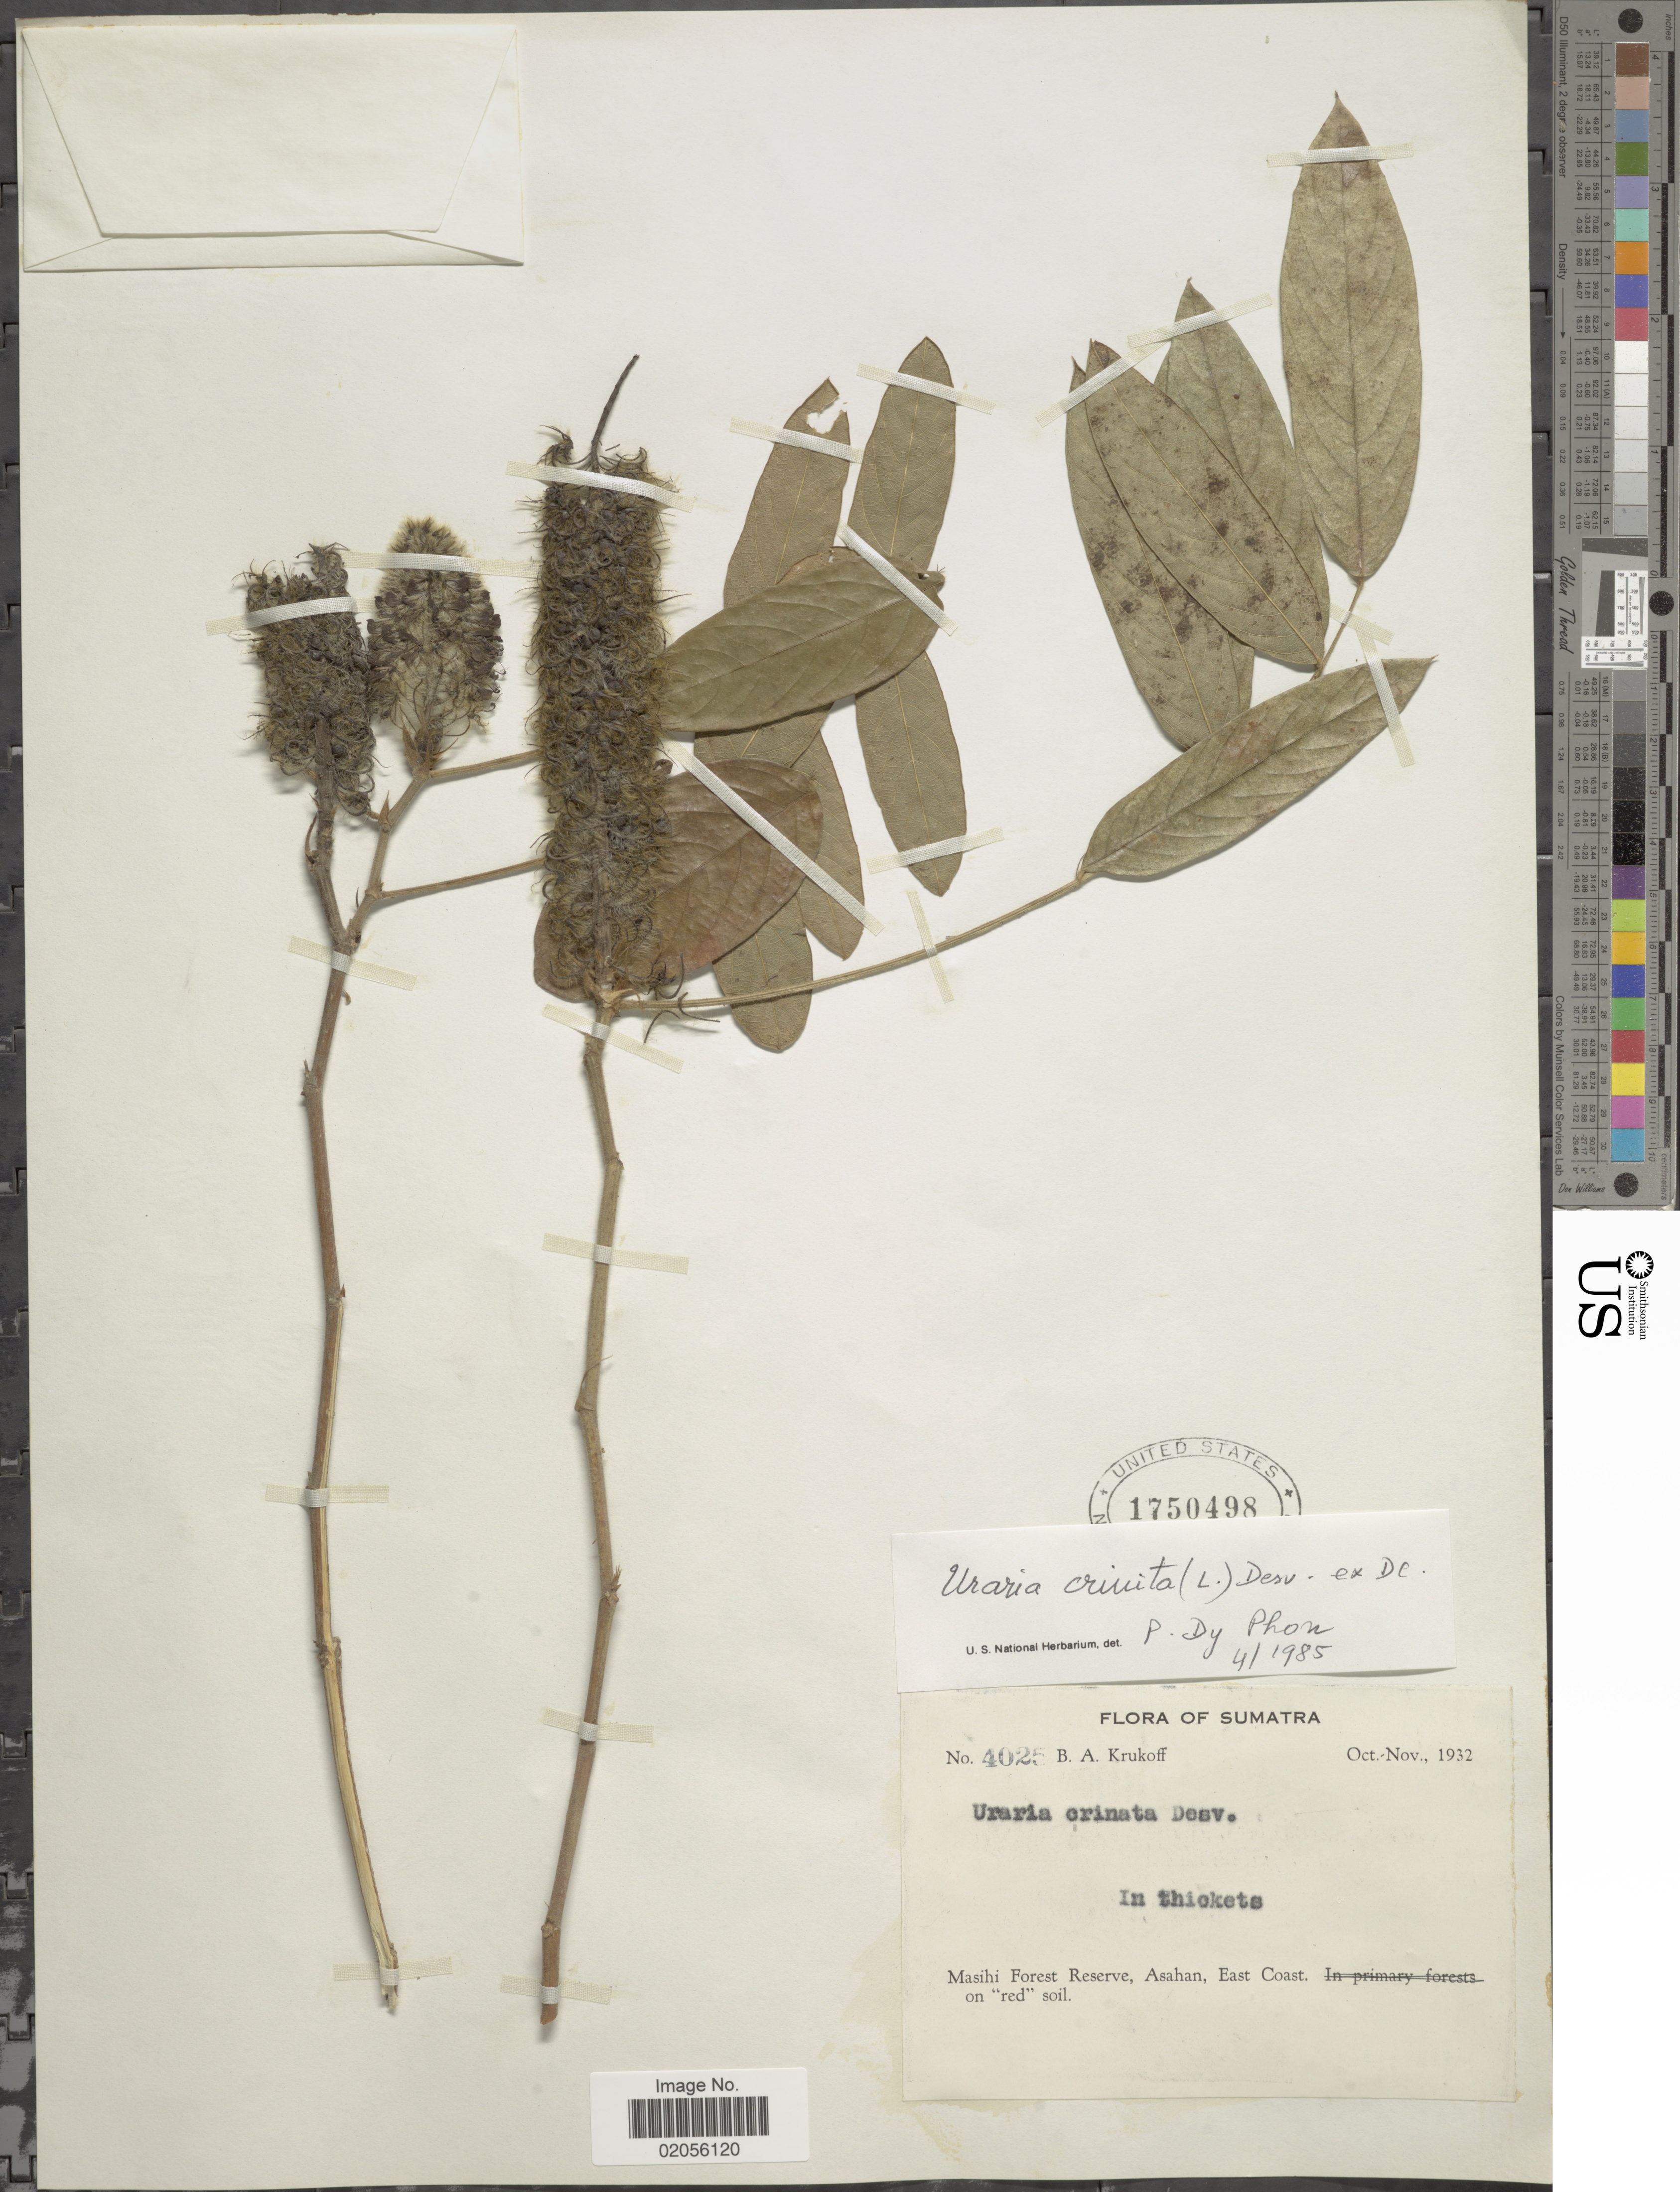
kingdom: Plantae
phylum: Tracheophyta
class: Magnoliopsida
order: Fabales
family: Fabaceae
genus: Uraria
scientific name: Uraria crinita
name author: (L.) Desv.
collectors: B. A. Krukoff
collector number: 4025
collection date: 1932-10/1932-11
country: Indonesia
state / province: Sumatra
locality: Masihi Forest Reserve, Asahan, East Coast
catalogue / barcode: US 1750498